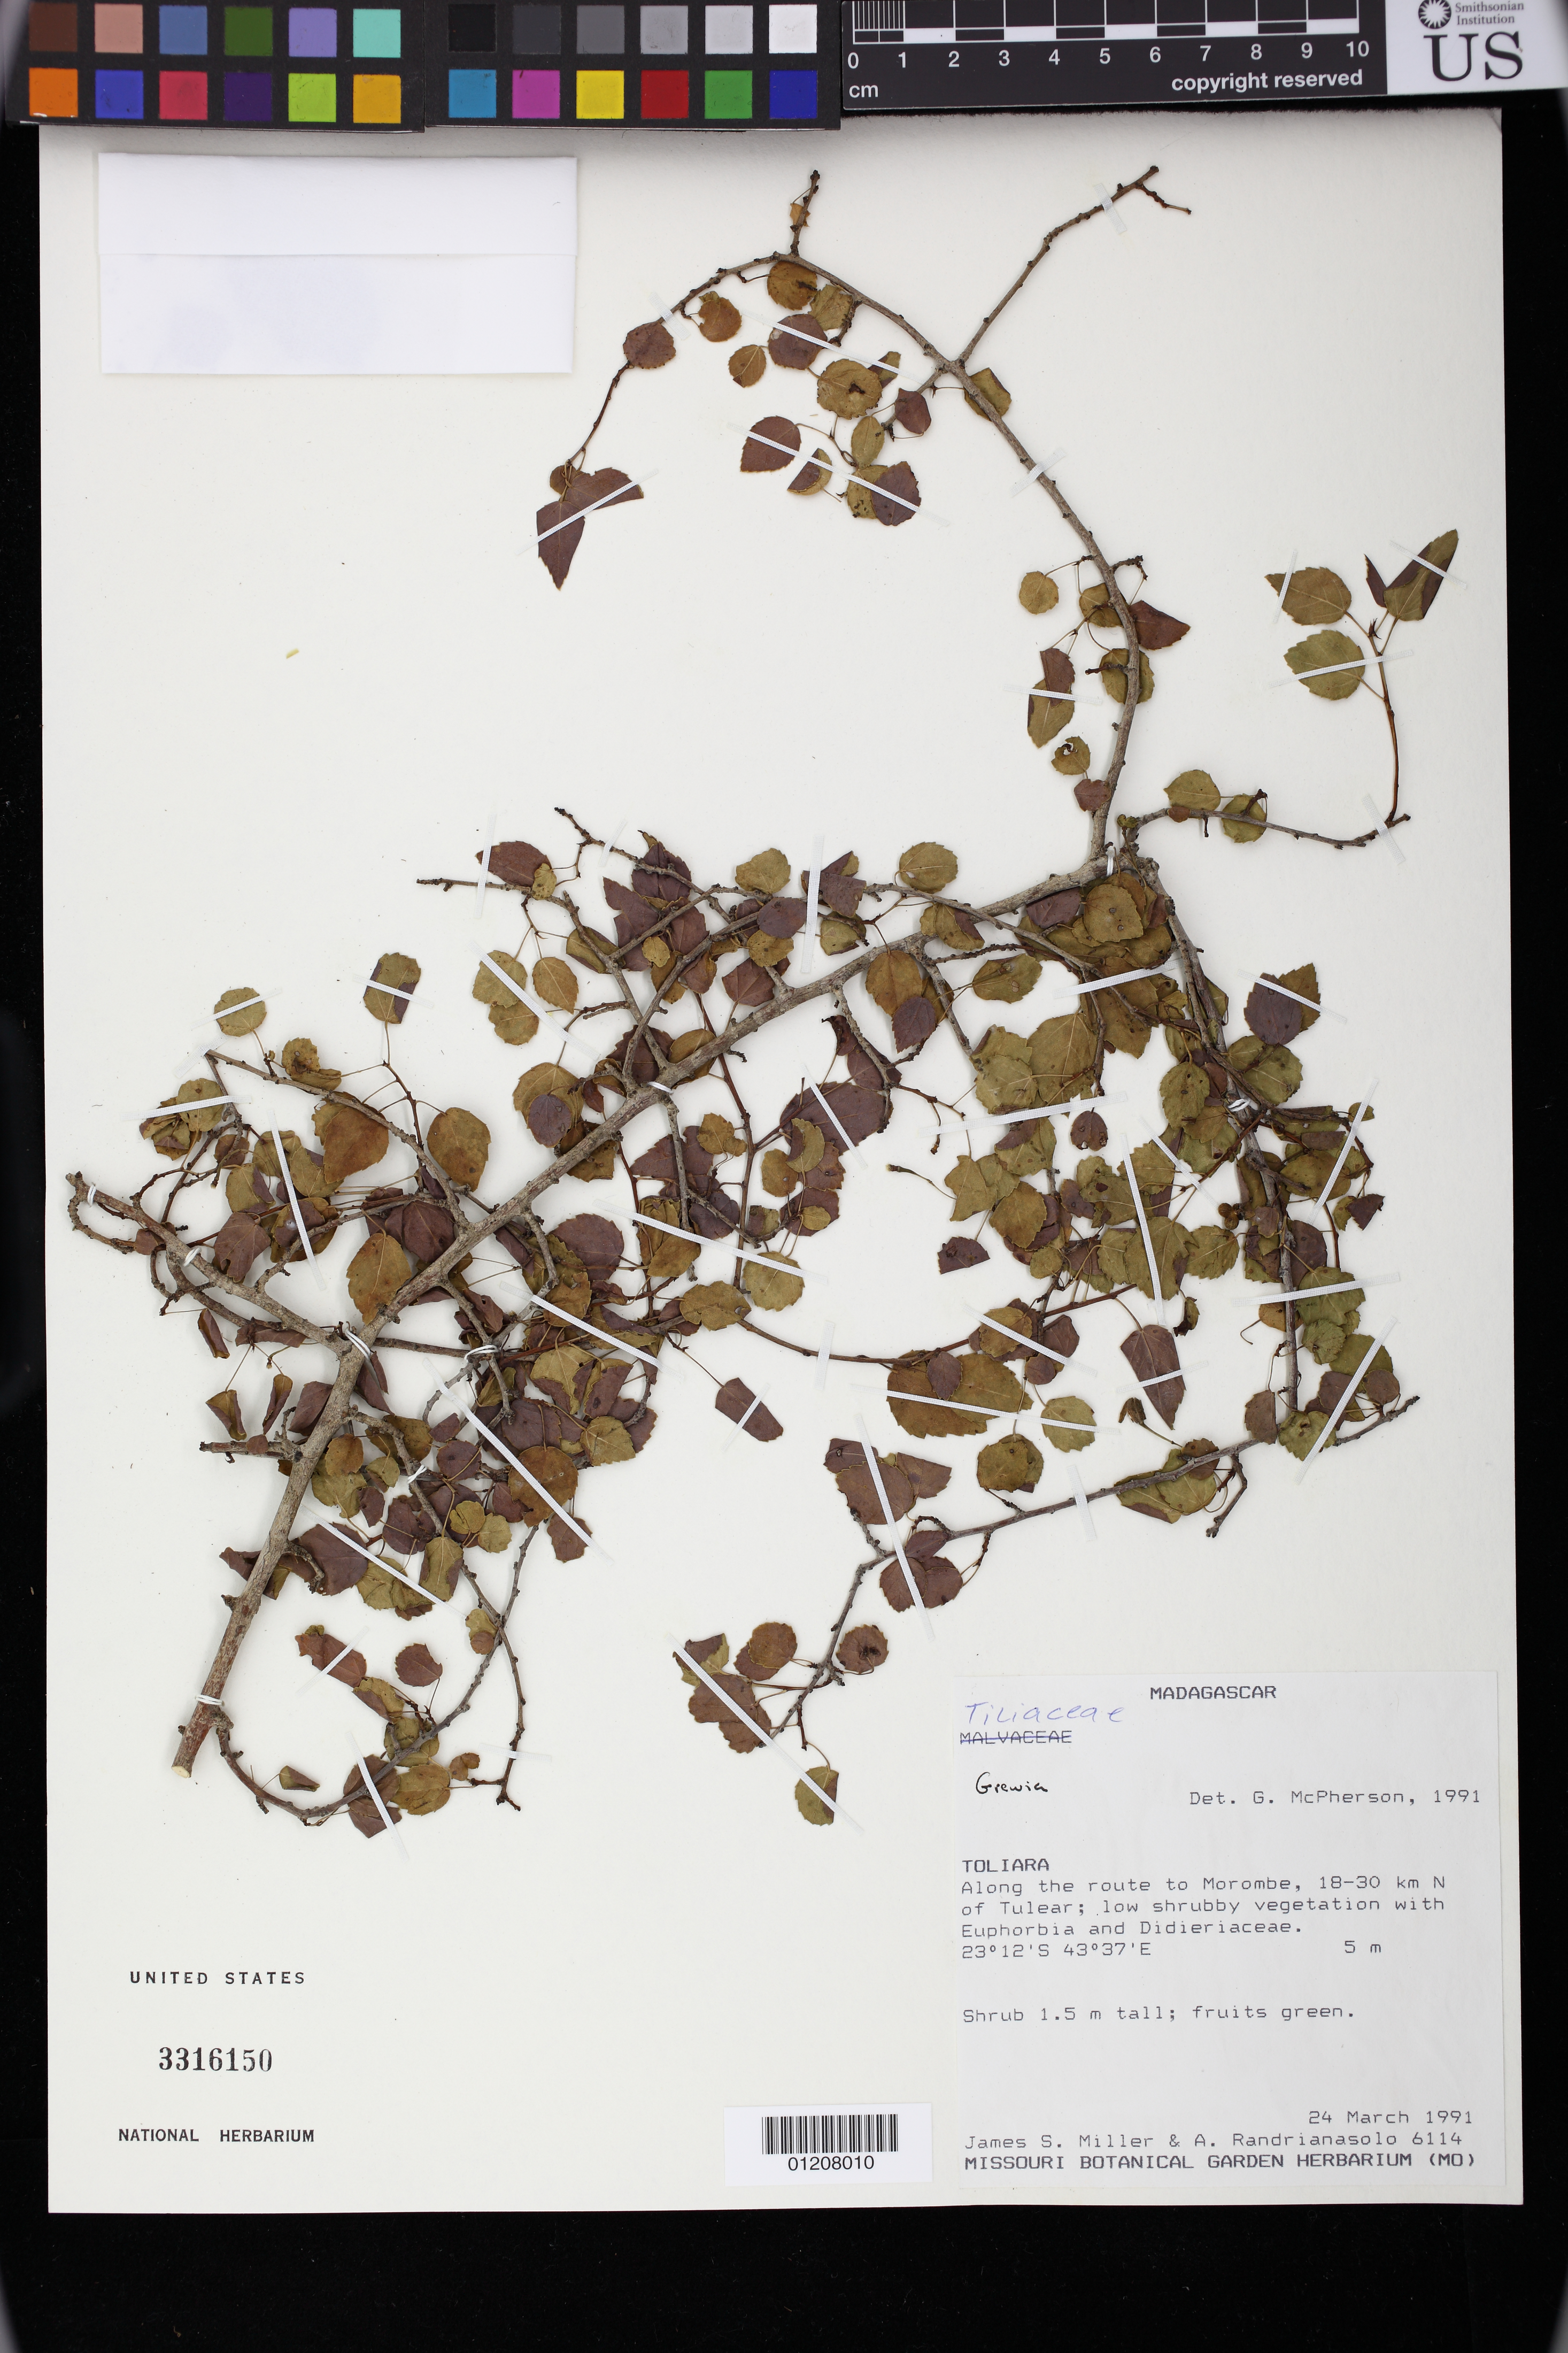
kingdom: Plantae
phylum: Tracheophyta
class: Magnoliopsida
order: Malvales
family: Malvaceae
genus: Grewia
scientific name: Grewia calvata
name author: Baker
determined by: Jourdain-Fievet, L.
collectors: J. S. Miller & A. Randrianasolo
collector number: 6114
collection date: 1991-03-24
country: Madagascar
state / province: Atsimo-Andrefana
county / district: Toliara I District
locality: Toliara. Along the route to Morombe, 18-30 km N of Toliar (Tulear).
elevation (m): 5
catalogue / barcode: US 3316150